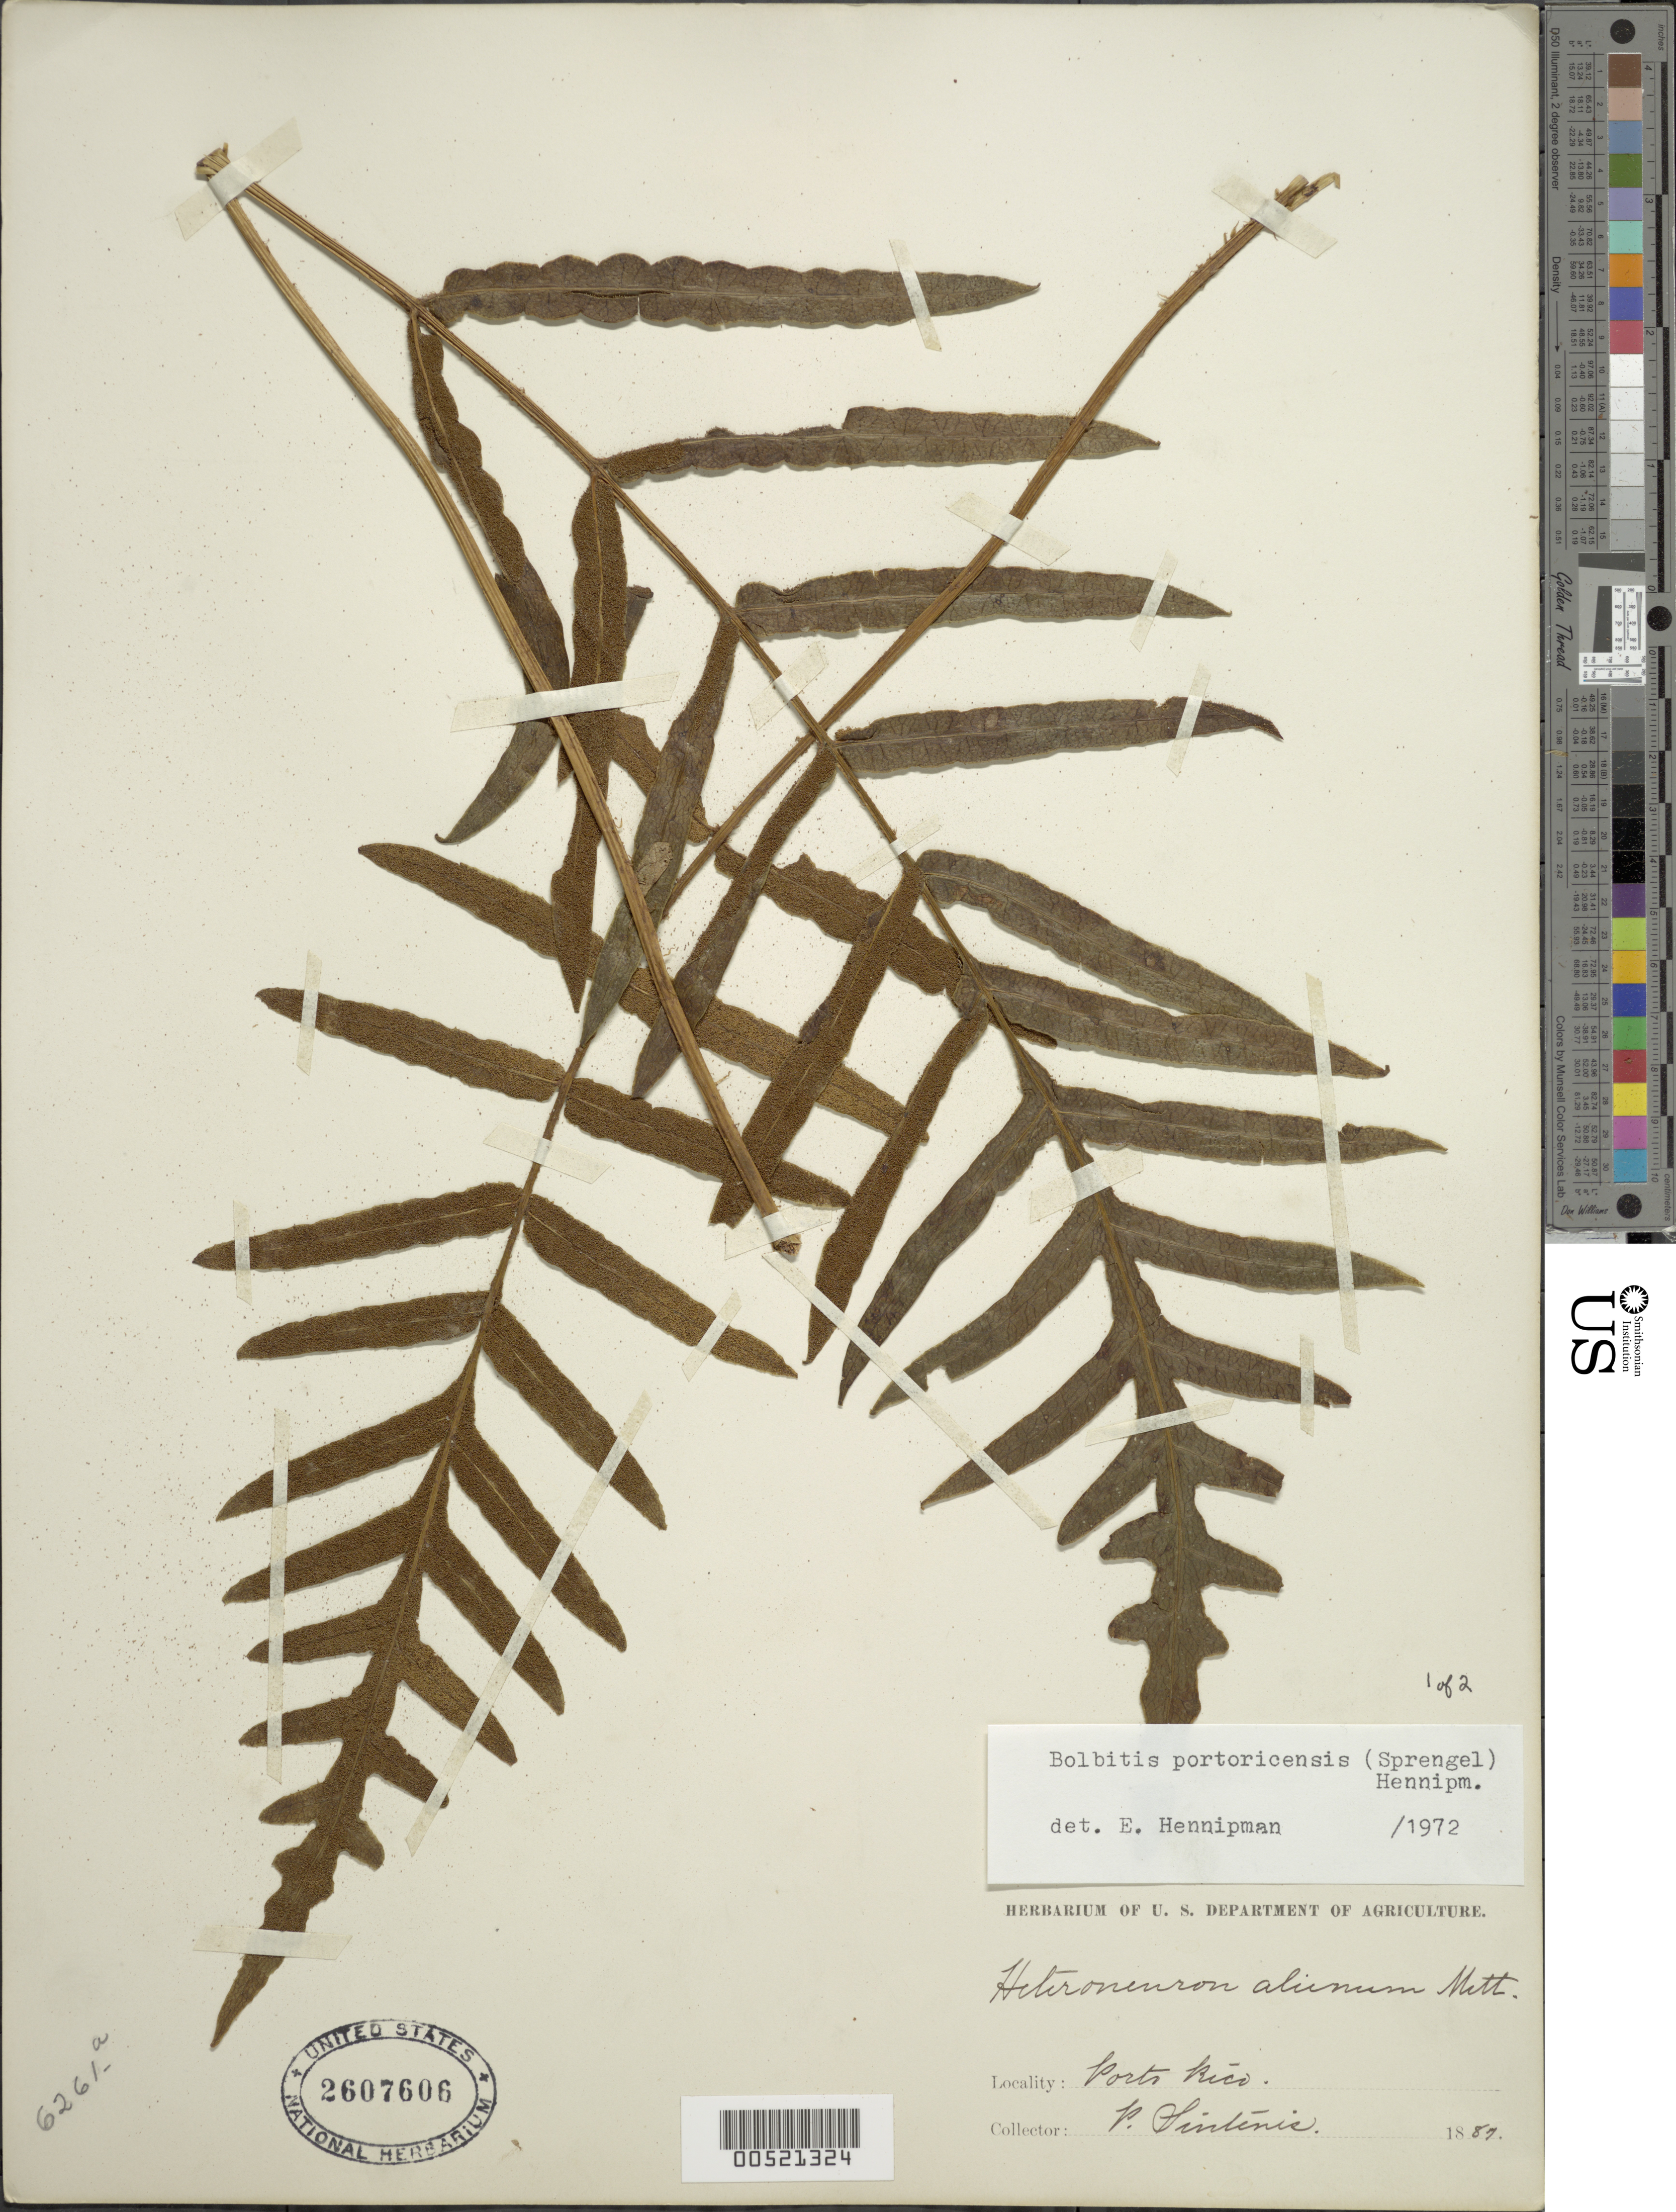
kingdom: Plantae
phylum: Tracheophyta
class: Polypodiopsida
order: Polypodiales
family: Dryopteridaceae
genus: Bolbitis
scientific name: Bolbitis portoricensis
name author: (Spreng.) Hennipman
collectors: P. Sintenis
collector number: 6261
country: Puerto Rico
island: Greater Antilles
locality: Utuado, in forest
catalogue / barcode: US 2607606